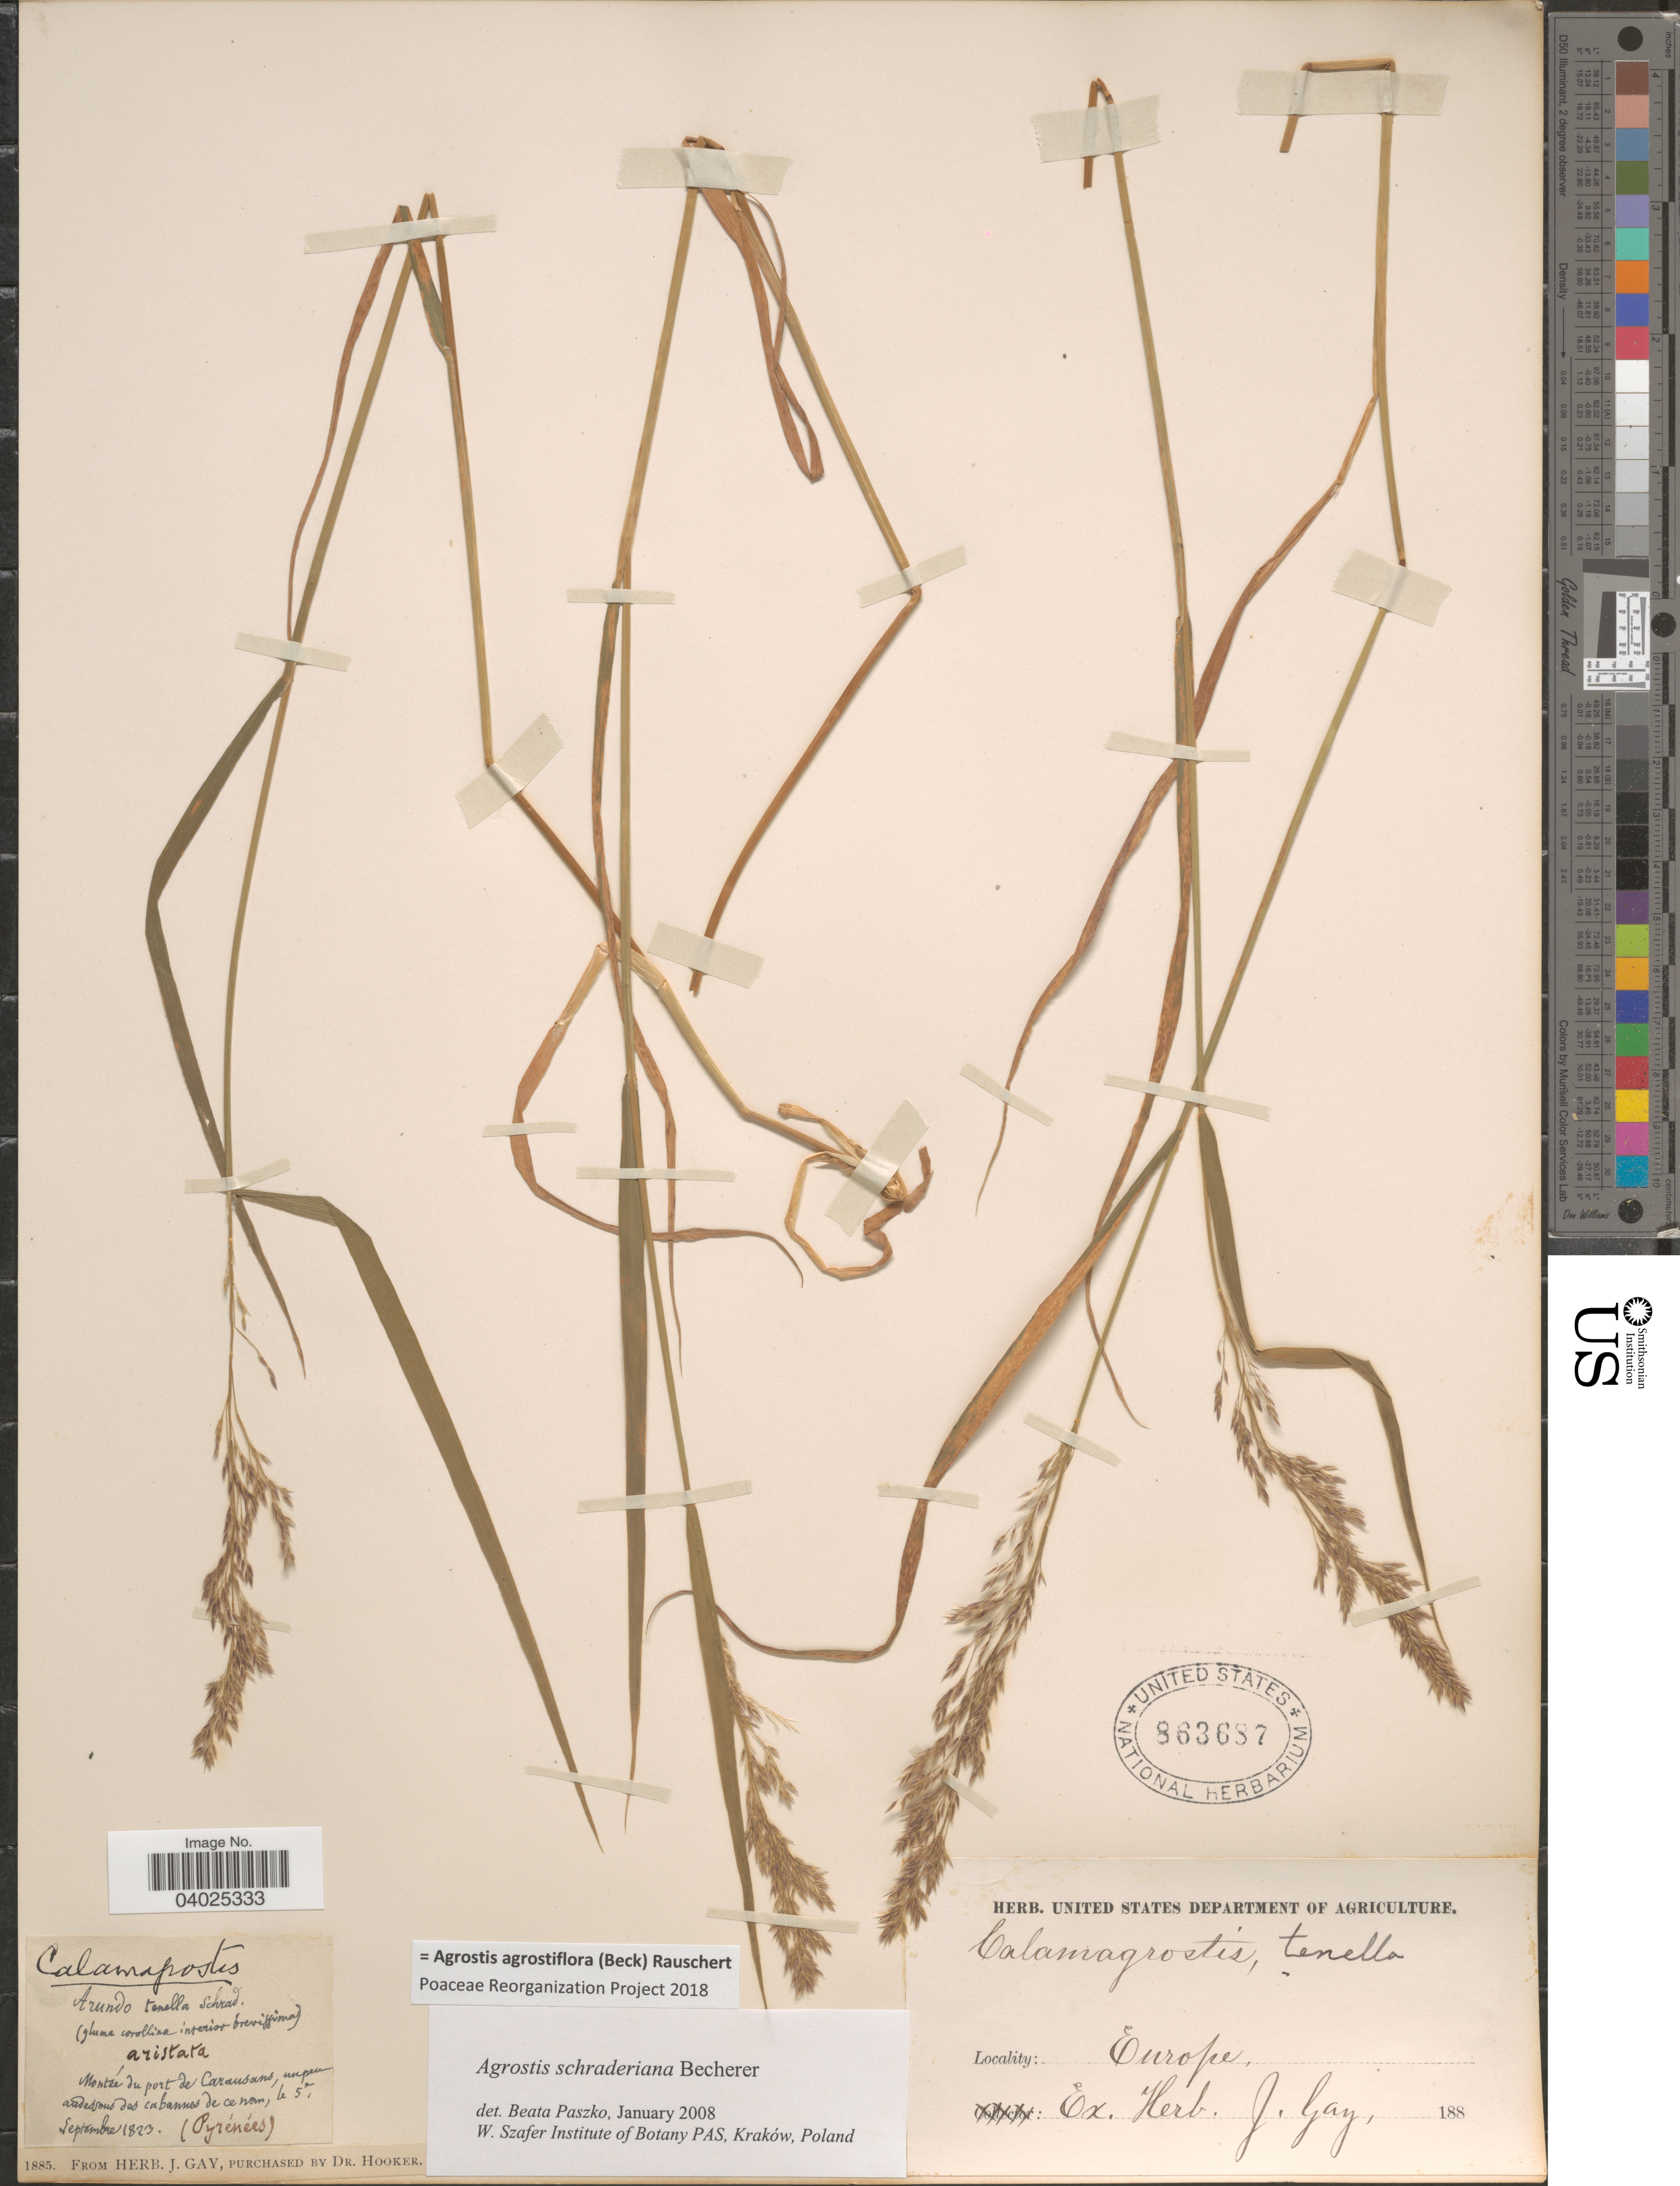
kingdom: Plantae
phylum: Tracheophyta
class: Liliopsida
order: Poales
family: Poaceae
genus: Agrostis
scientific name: Agrostis agrostiflora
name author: (Beck) Rauschert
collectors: ex herb. J. Gay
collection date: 1823-09-05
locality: Monté du port de Carausans, upeu audessous des cabannes de ce nom. Europe.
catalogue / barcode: US 863687